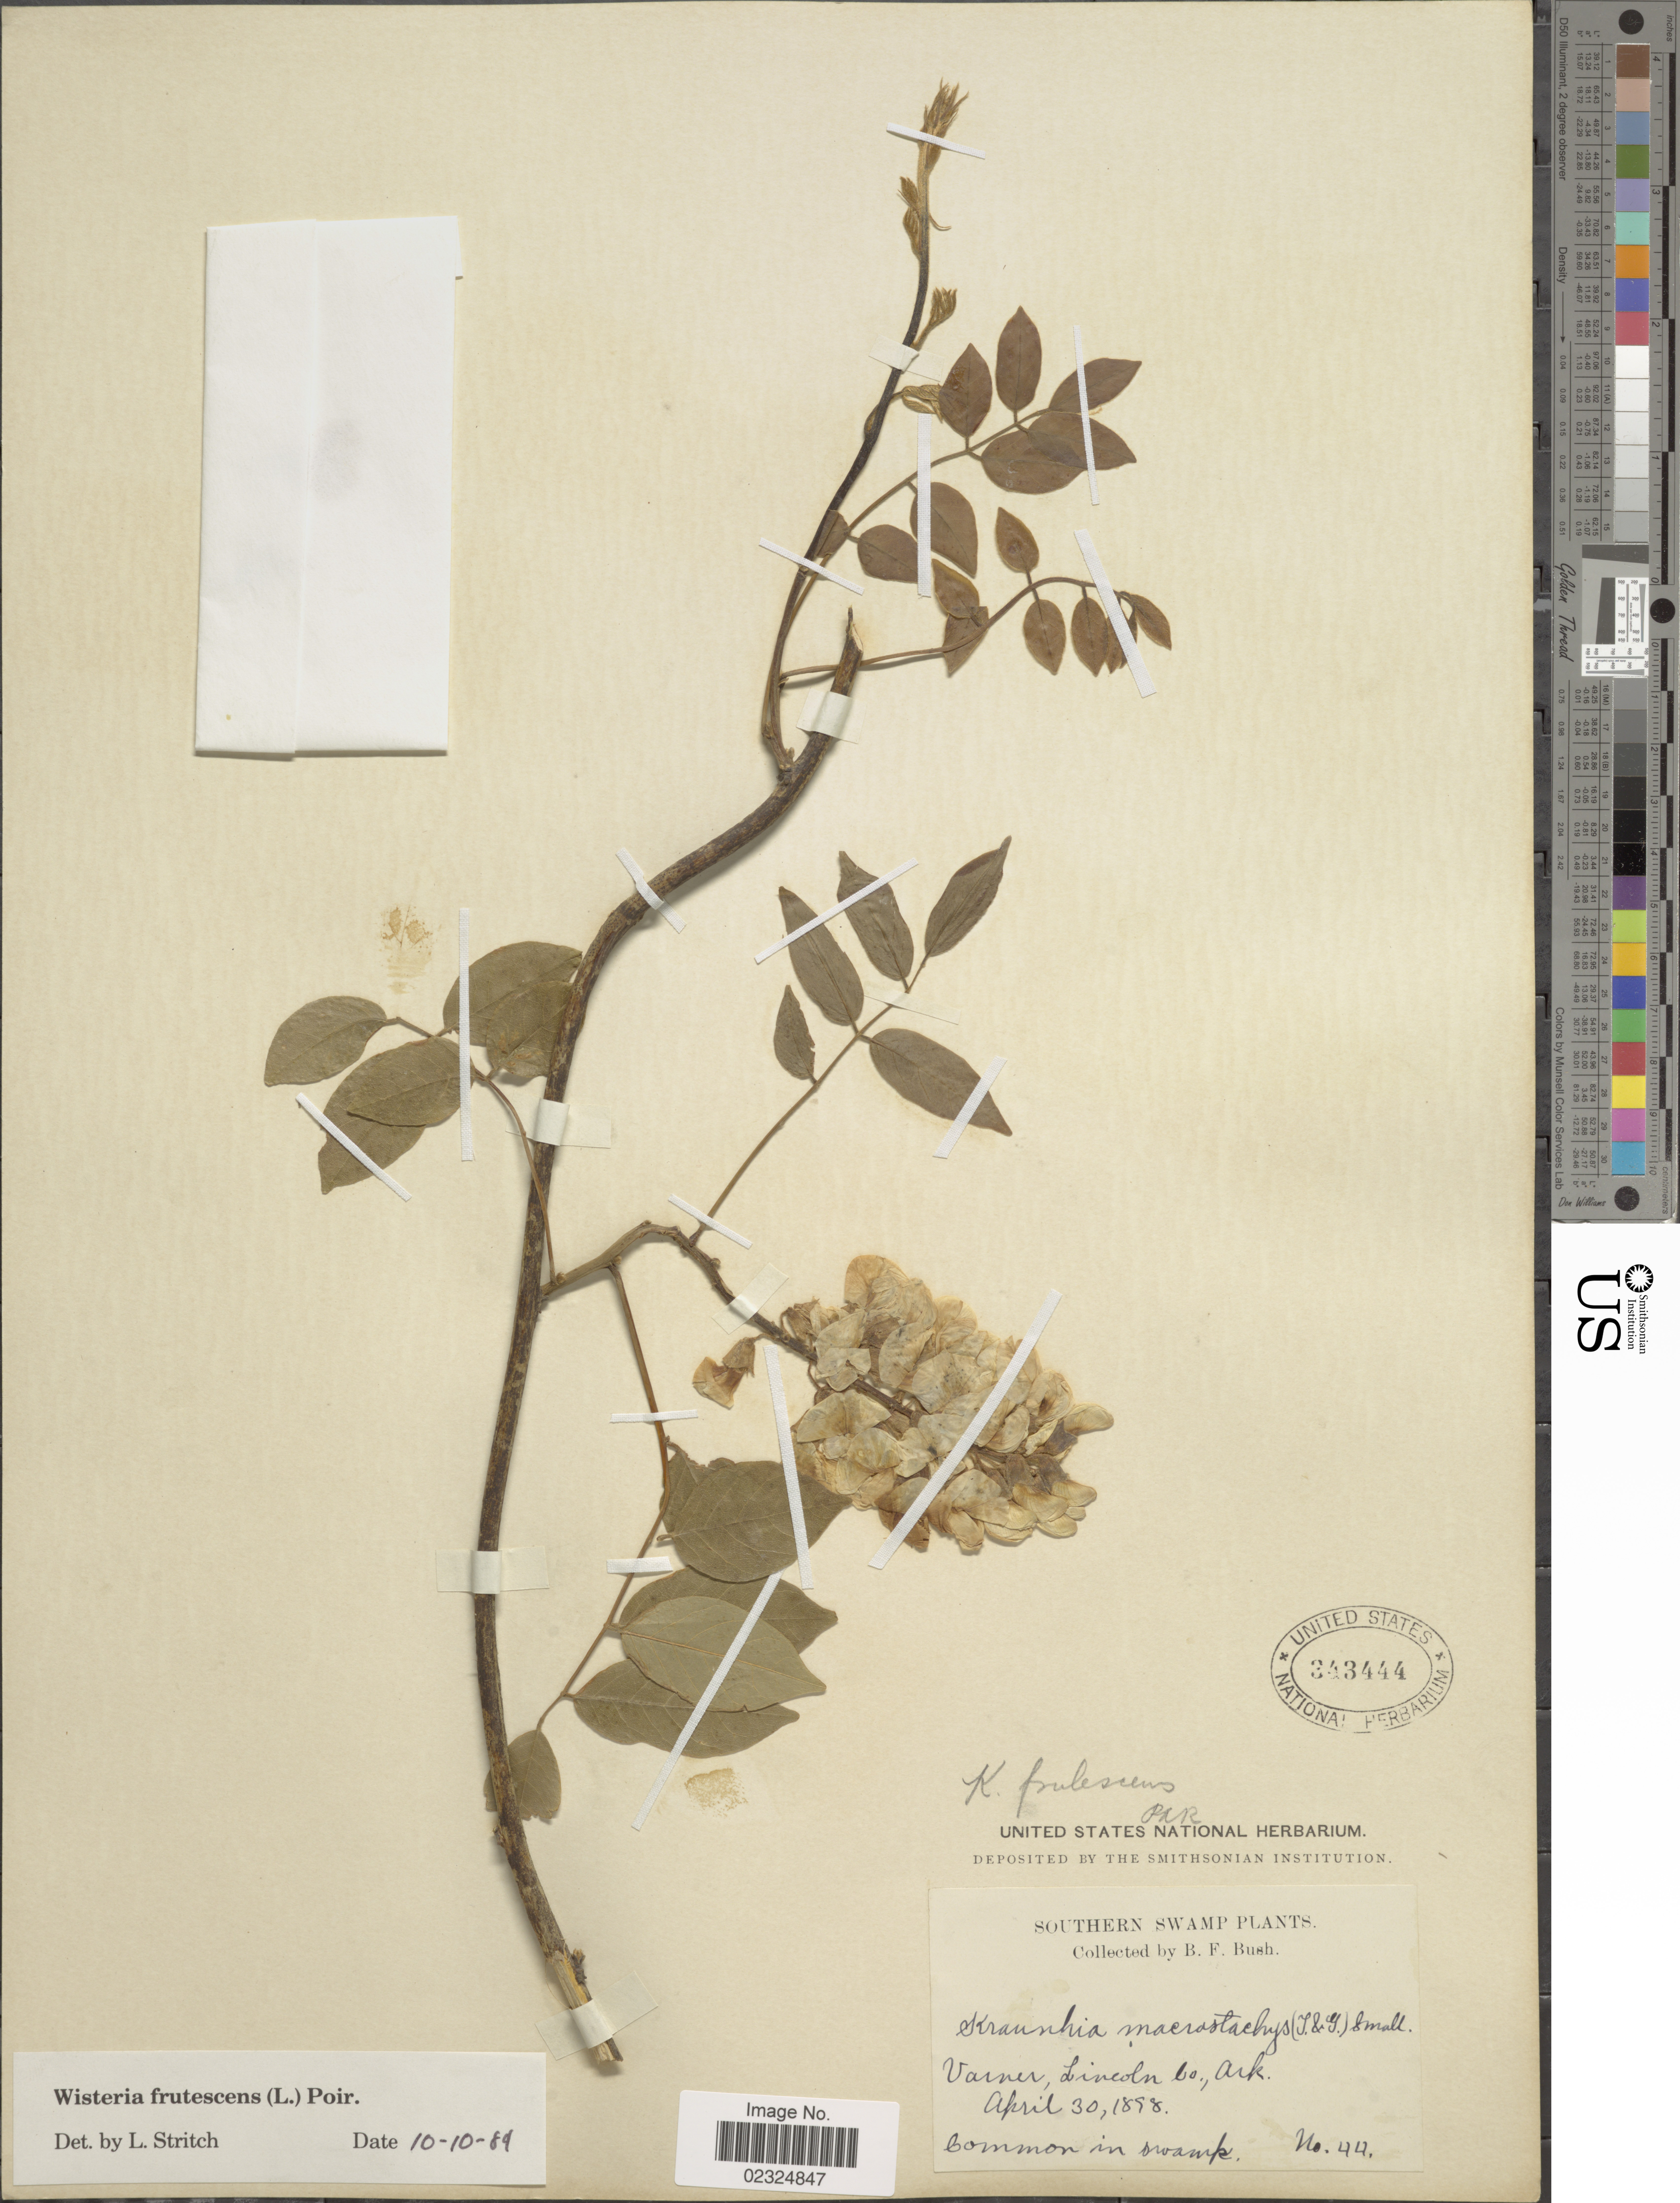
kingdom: Plantae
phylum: Tracheophyta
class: Magnoliopsida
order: Fabales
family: Fabaceae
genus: Wisteria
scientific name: Wisteria frutescens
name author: (L.) Poir.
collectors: B. F. Bush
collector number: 44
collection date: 1898-04-30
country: United States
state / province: Arkansas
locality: Varner, Lincoln Co.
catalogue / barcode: US 343444